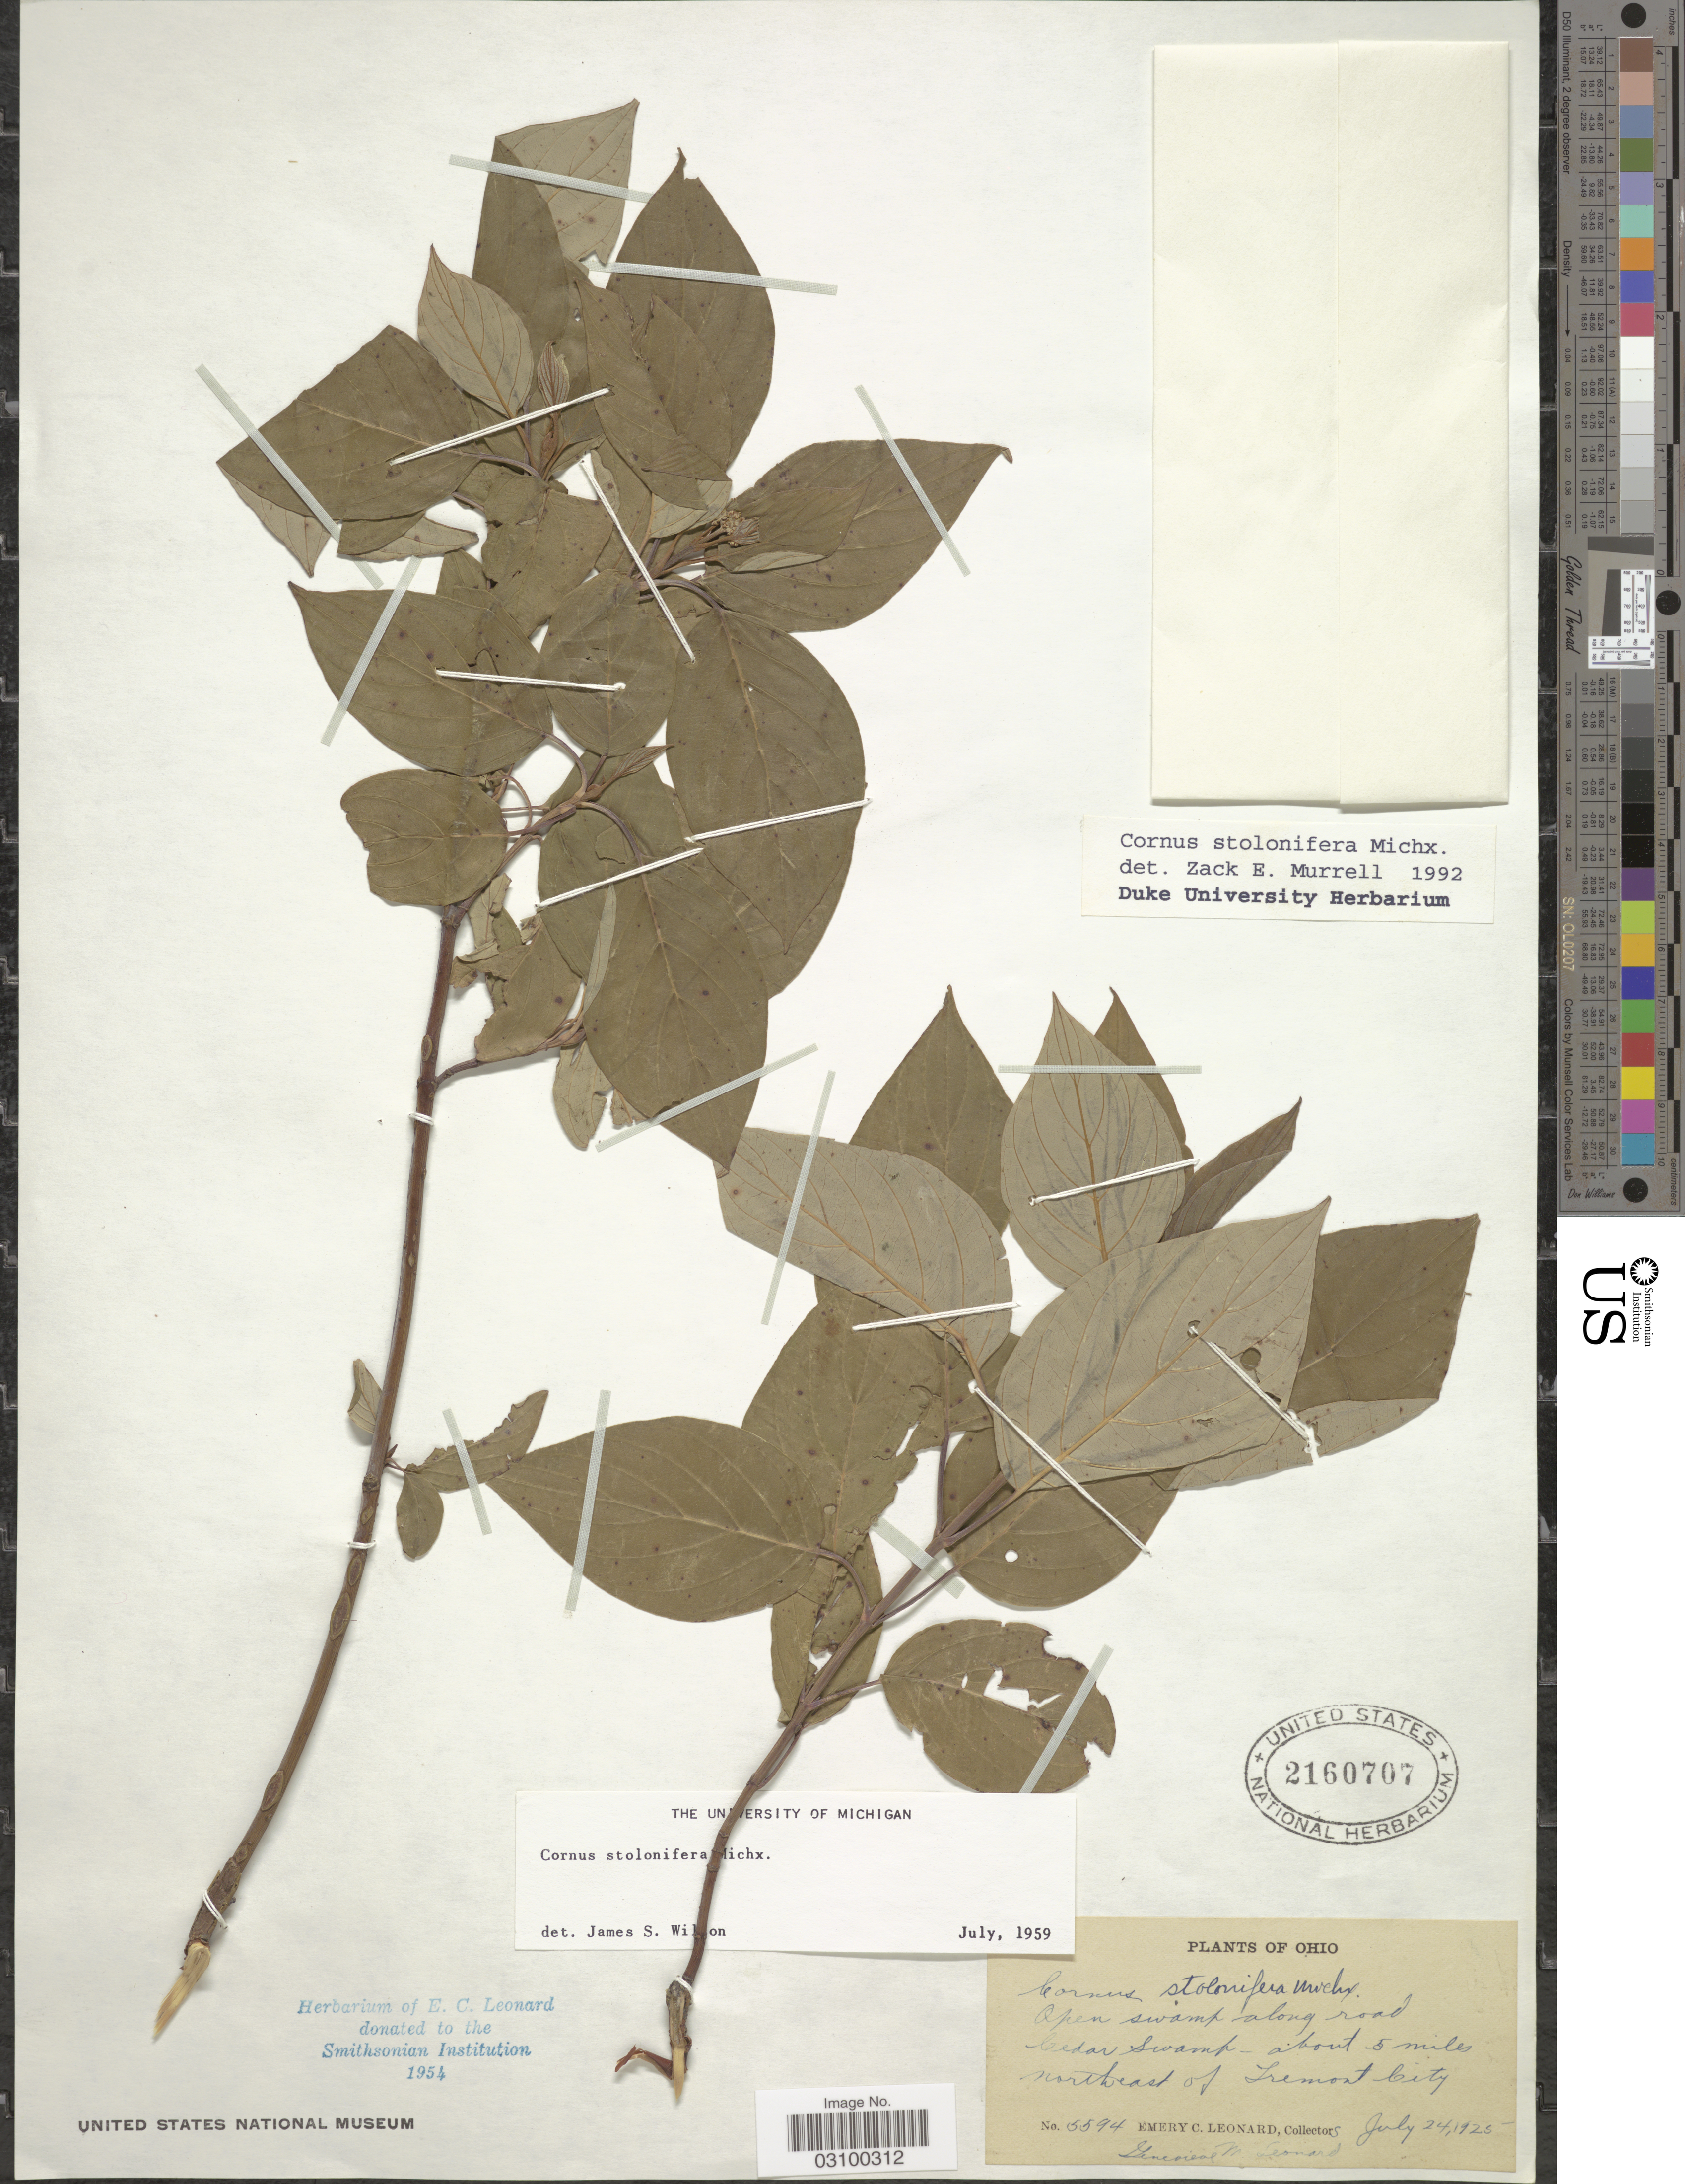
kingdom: Plantae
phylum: Tracheophyta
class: Magnoliopsida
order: Cornales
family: Cornaceae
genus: Cornus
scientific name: Cornus sericea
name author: L.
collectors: E. C. Leonard & G. M. Leonard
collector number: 5594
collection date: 1925-07-24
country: United States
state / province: Ohio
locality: Along road Cedar Swamp-about 5 miles northeast of Fremont City.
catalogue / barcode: US 2160707